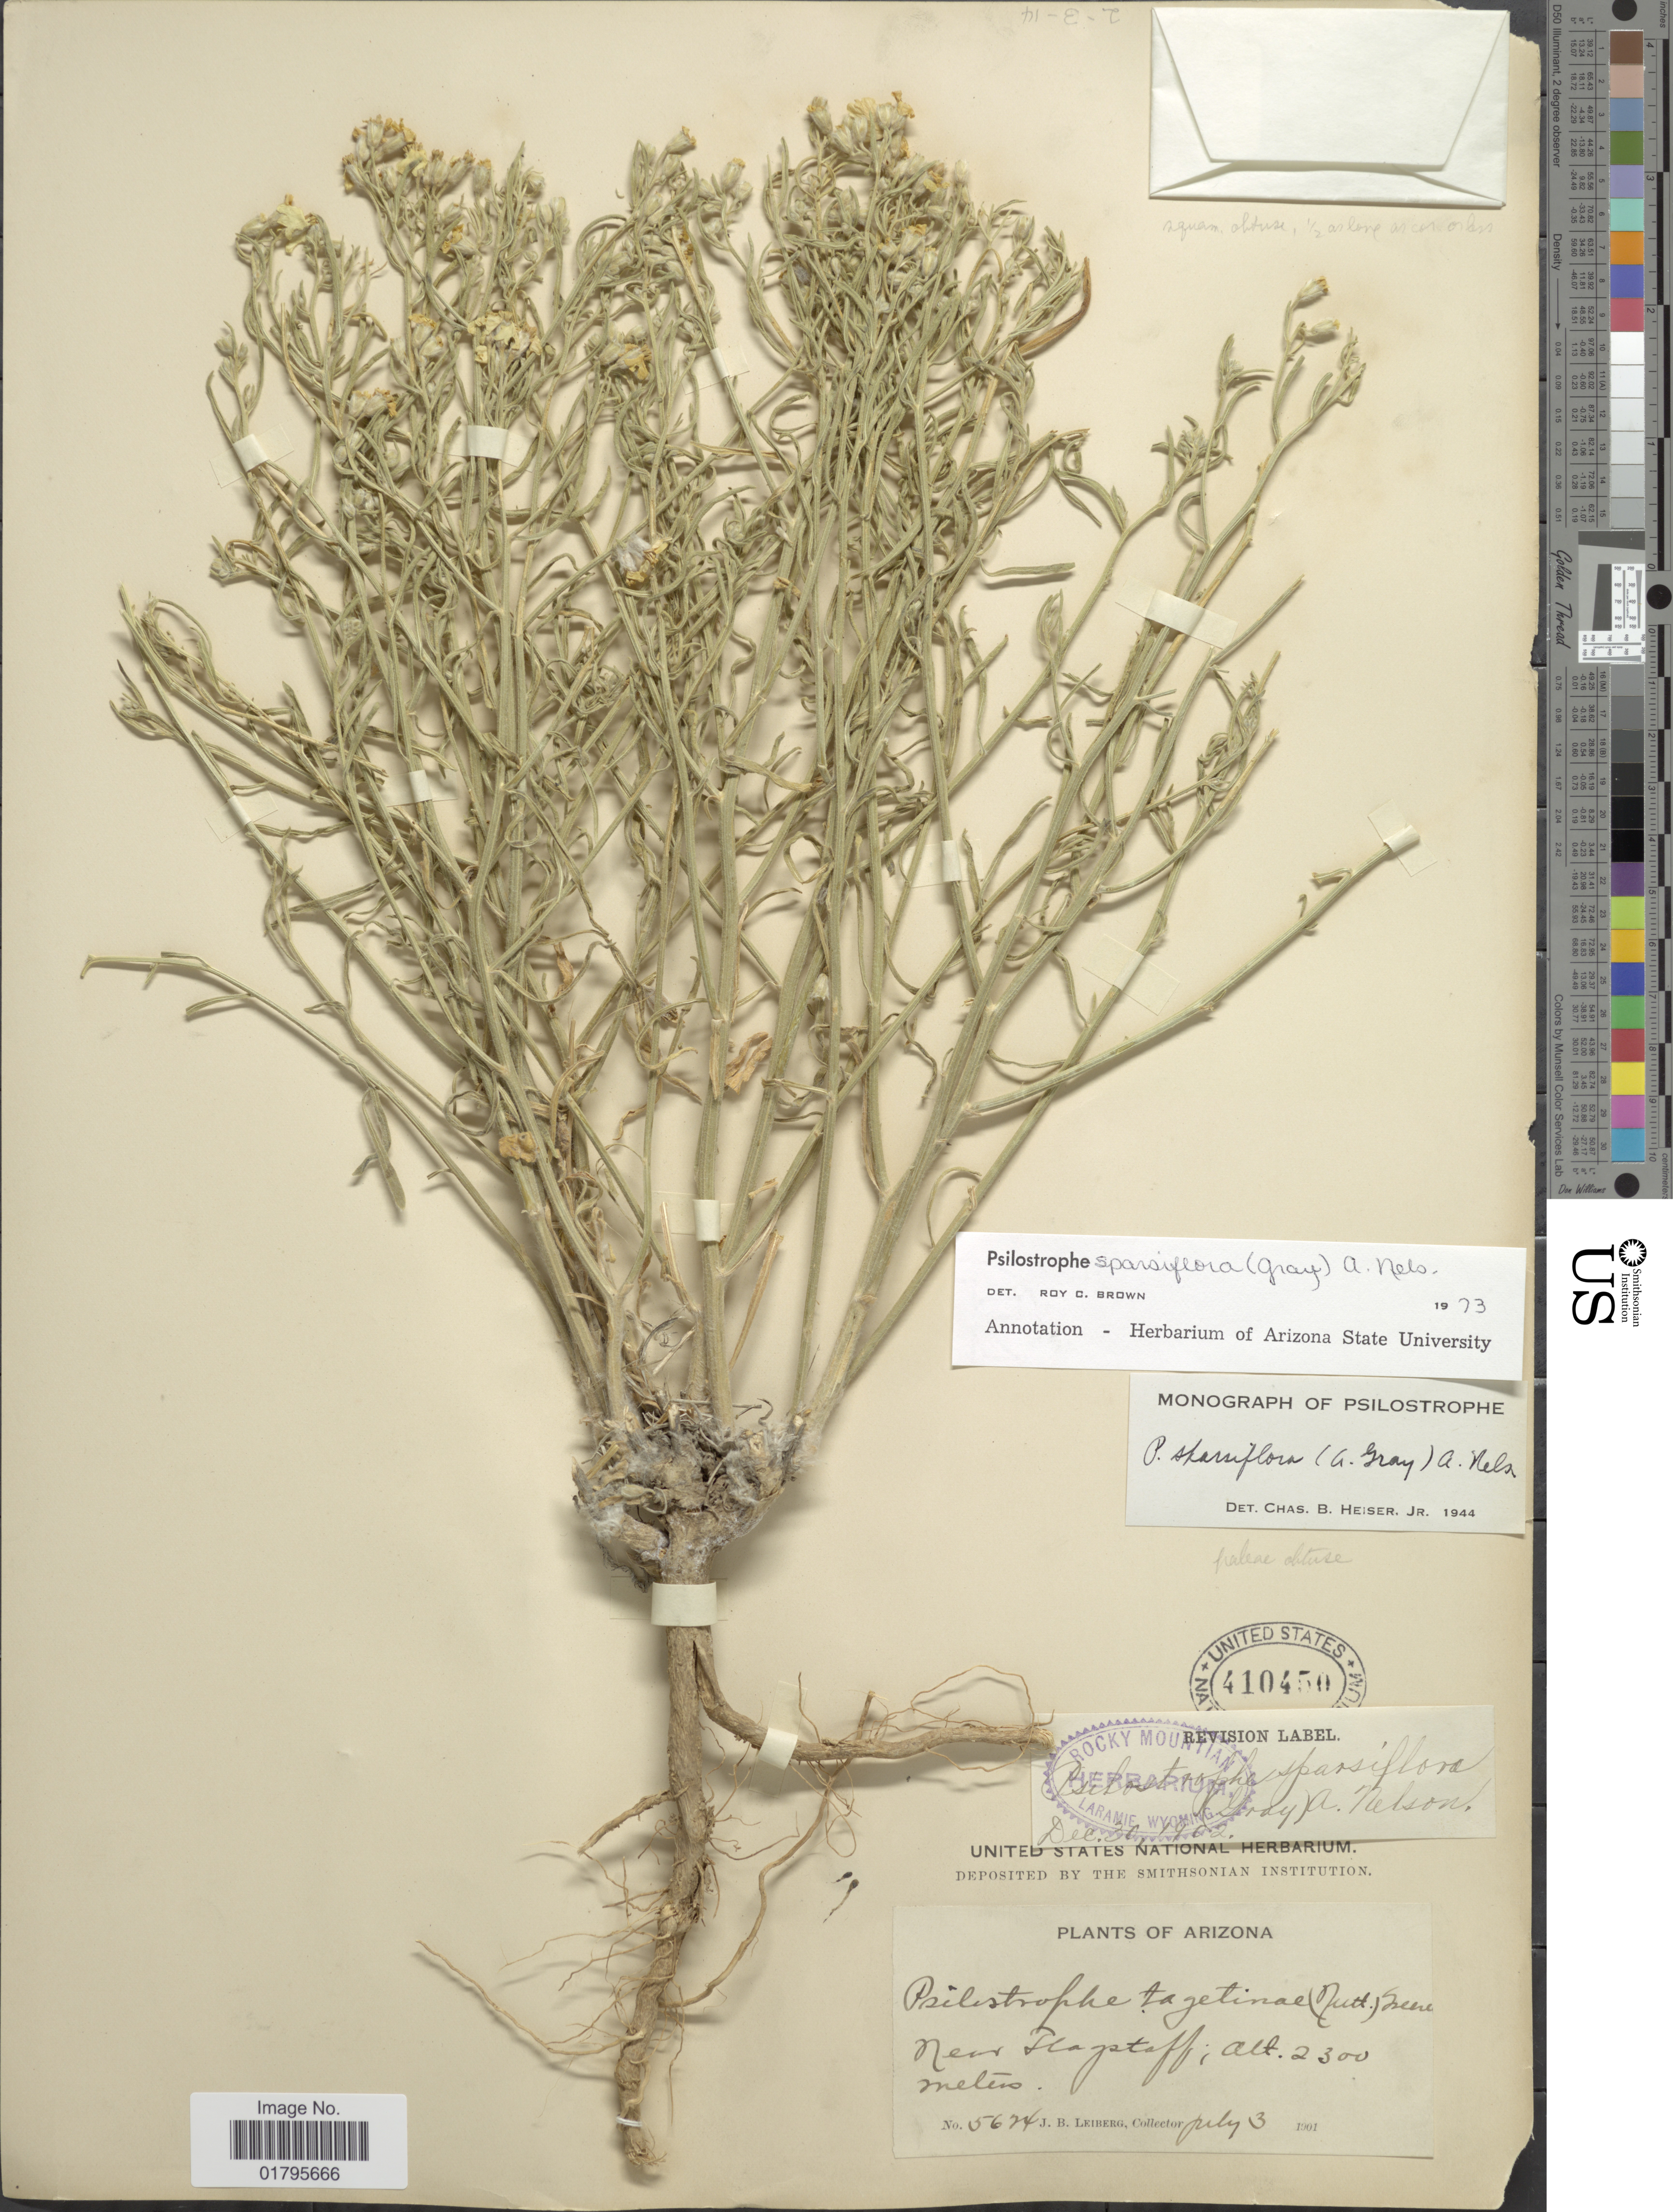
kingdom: Plantae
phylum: Tracheophyta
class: Magnoliopsida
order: Asterales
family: Asteraceae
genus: Psilostrophe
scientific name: Psilostrophe sparsiflora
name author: (A. Gray) A. Nelson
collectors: J. B. Leiberg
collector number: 5624*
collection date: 1901-07-03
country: United States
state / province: Arizona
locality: Near Flagstaff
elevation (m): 2300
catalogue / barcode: US 410450